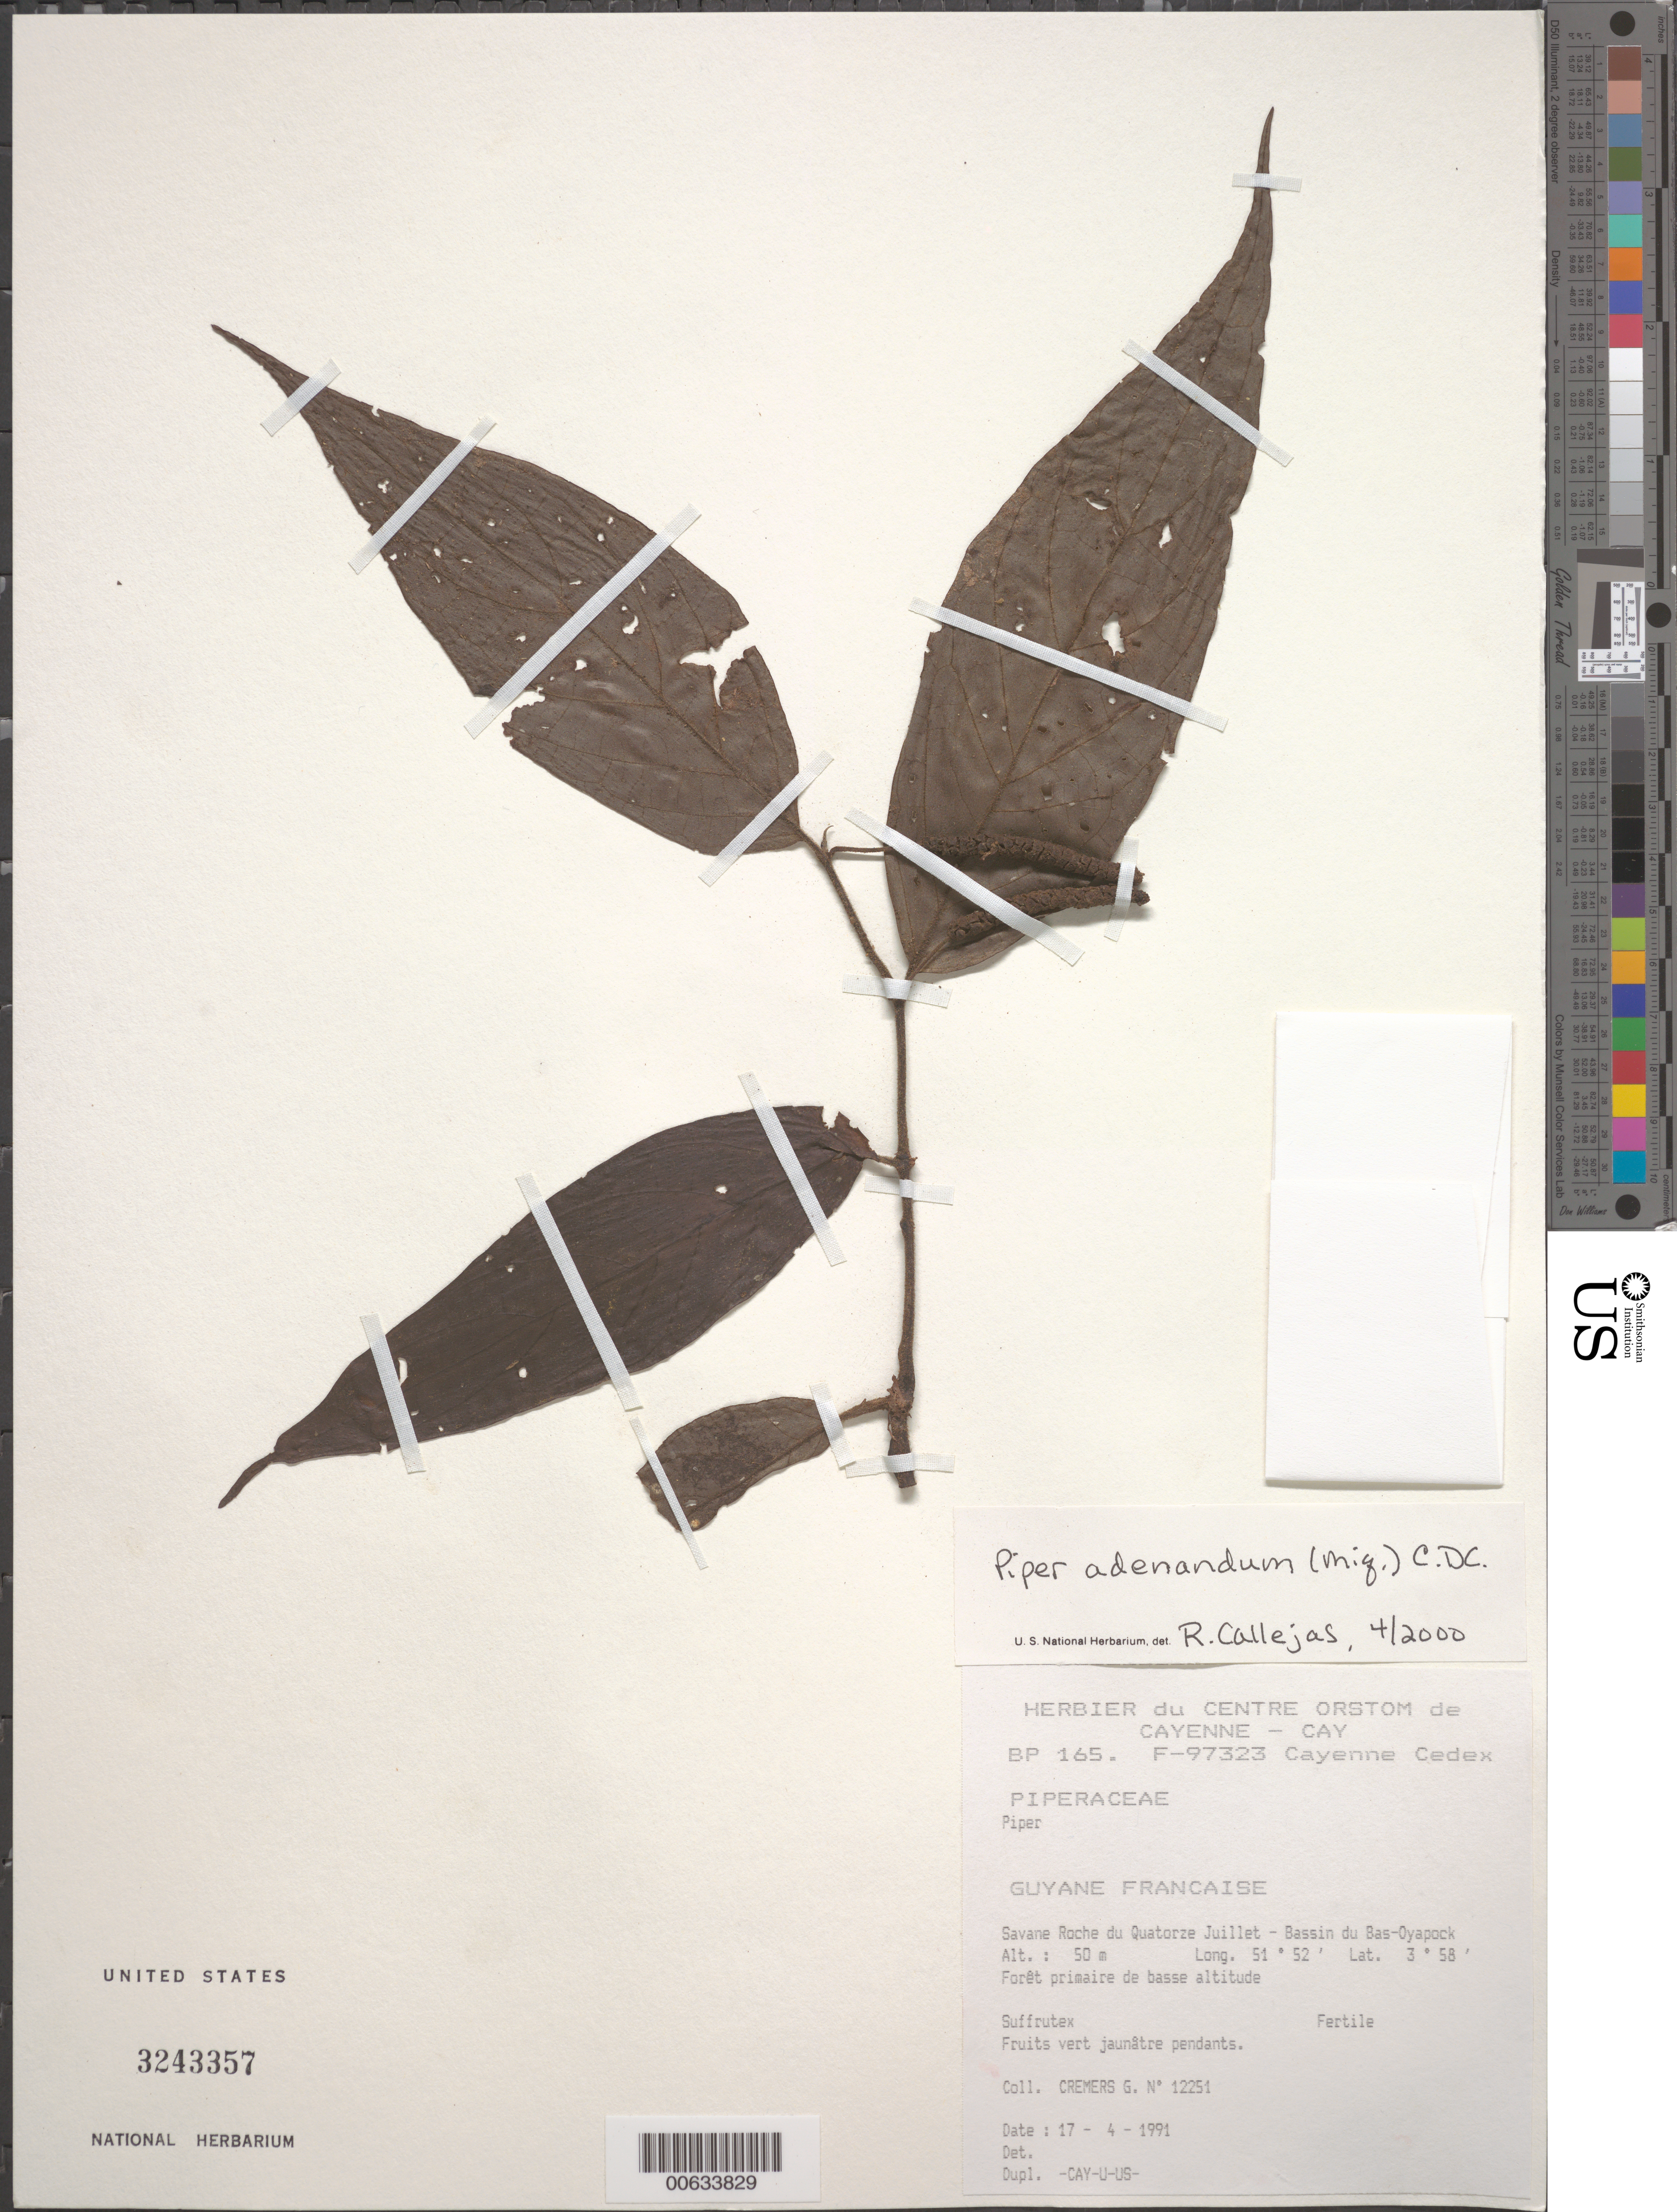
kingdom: Plantae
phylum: Tracheophyta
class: Magnoliopsida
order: Piperales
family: Piperaceae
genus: Piper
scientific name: Piper adenandrum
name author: (Miq.) C. DC.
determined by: Callejas, Ricardo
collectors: G. Cremers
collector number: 12251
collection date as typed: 17-Apr-91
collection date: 1991-04-17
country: French Guiana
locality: Savane Roche du Quatorze Juillet, Bassin du Bas-Oyapock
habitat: Low primary forest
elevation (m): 50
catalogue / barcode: US 3243357